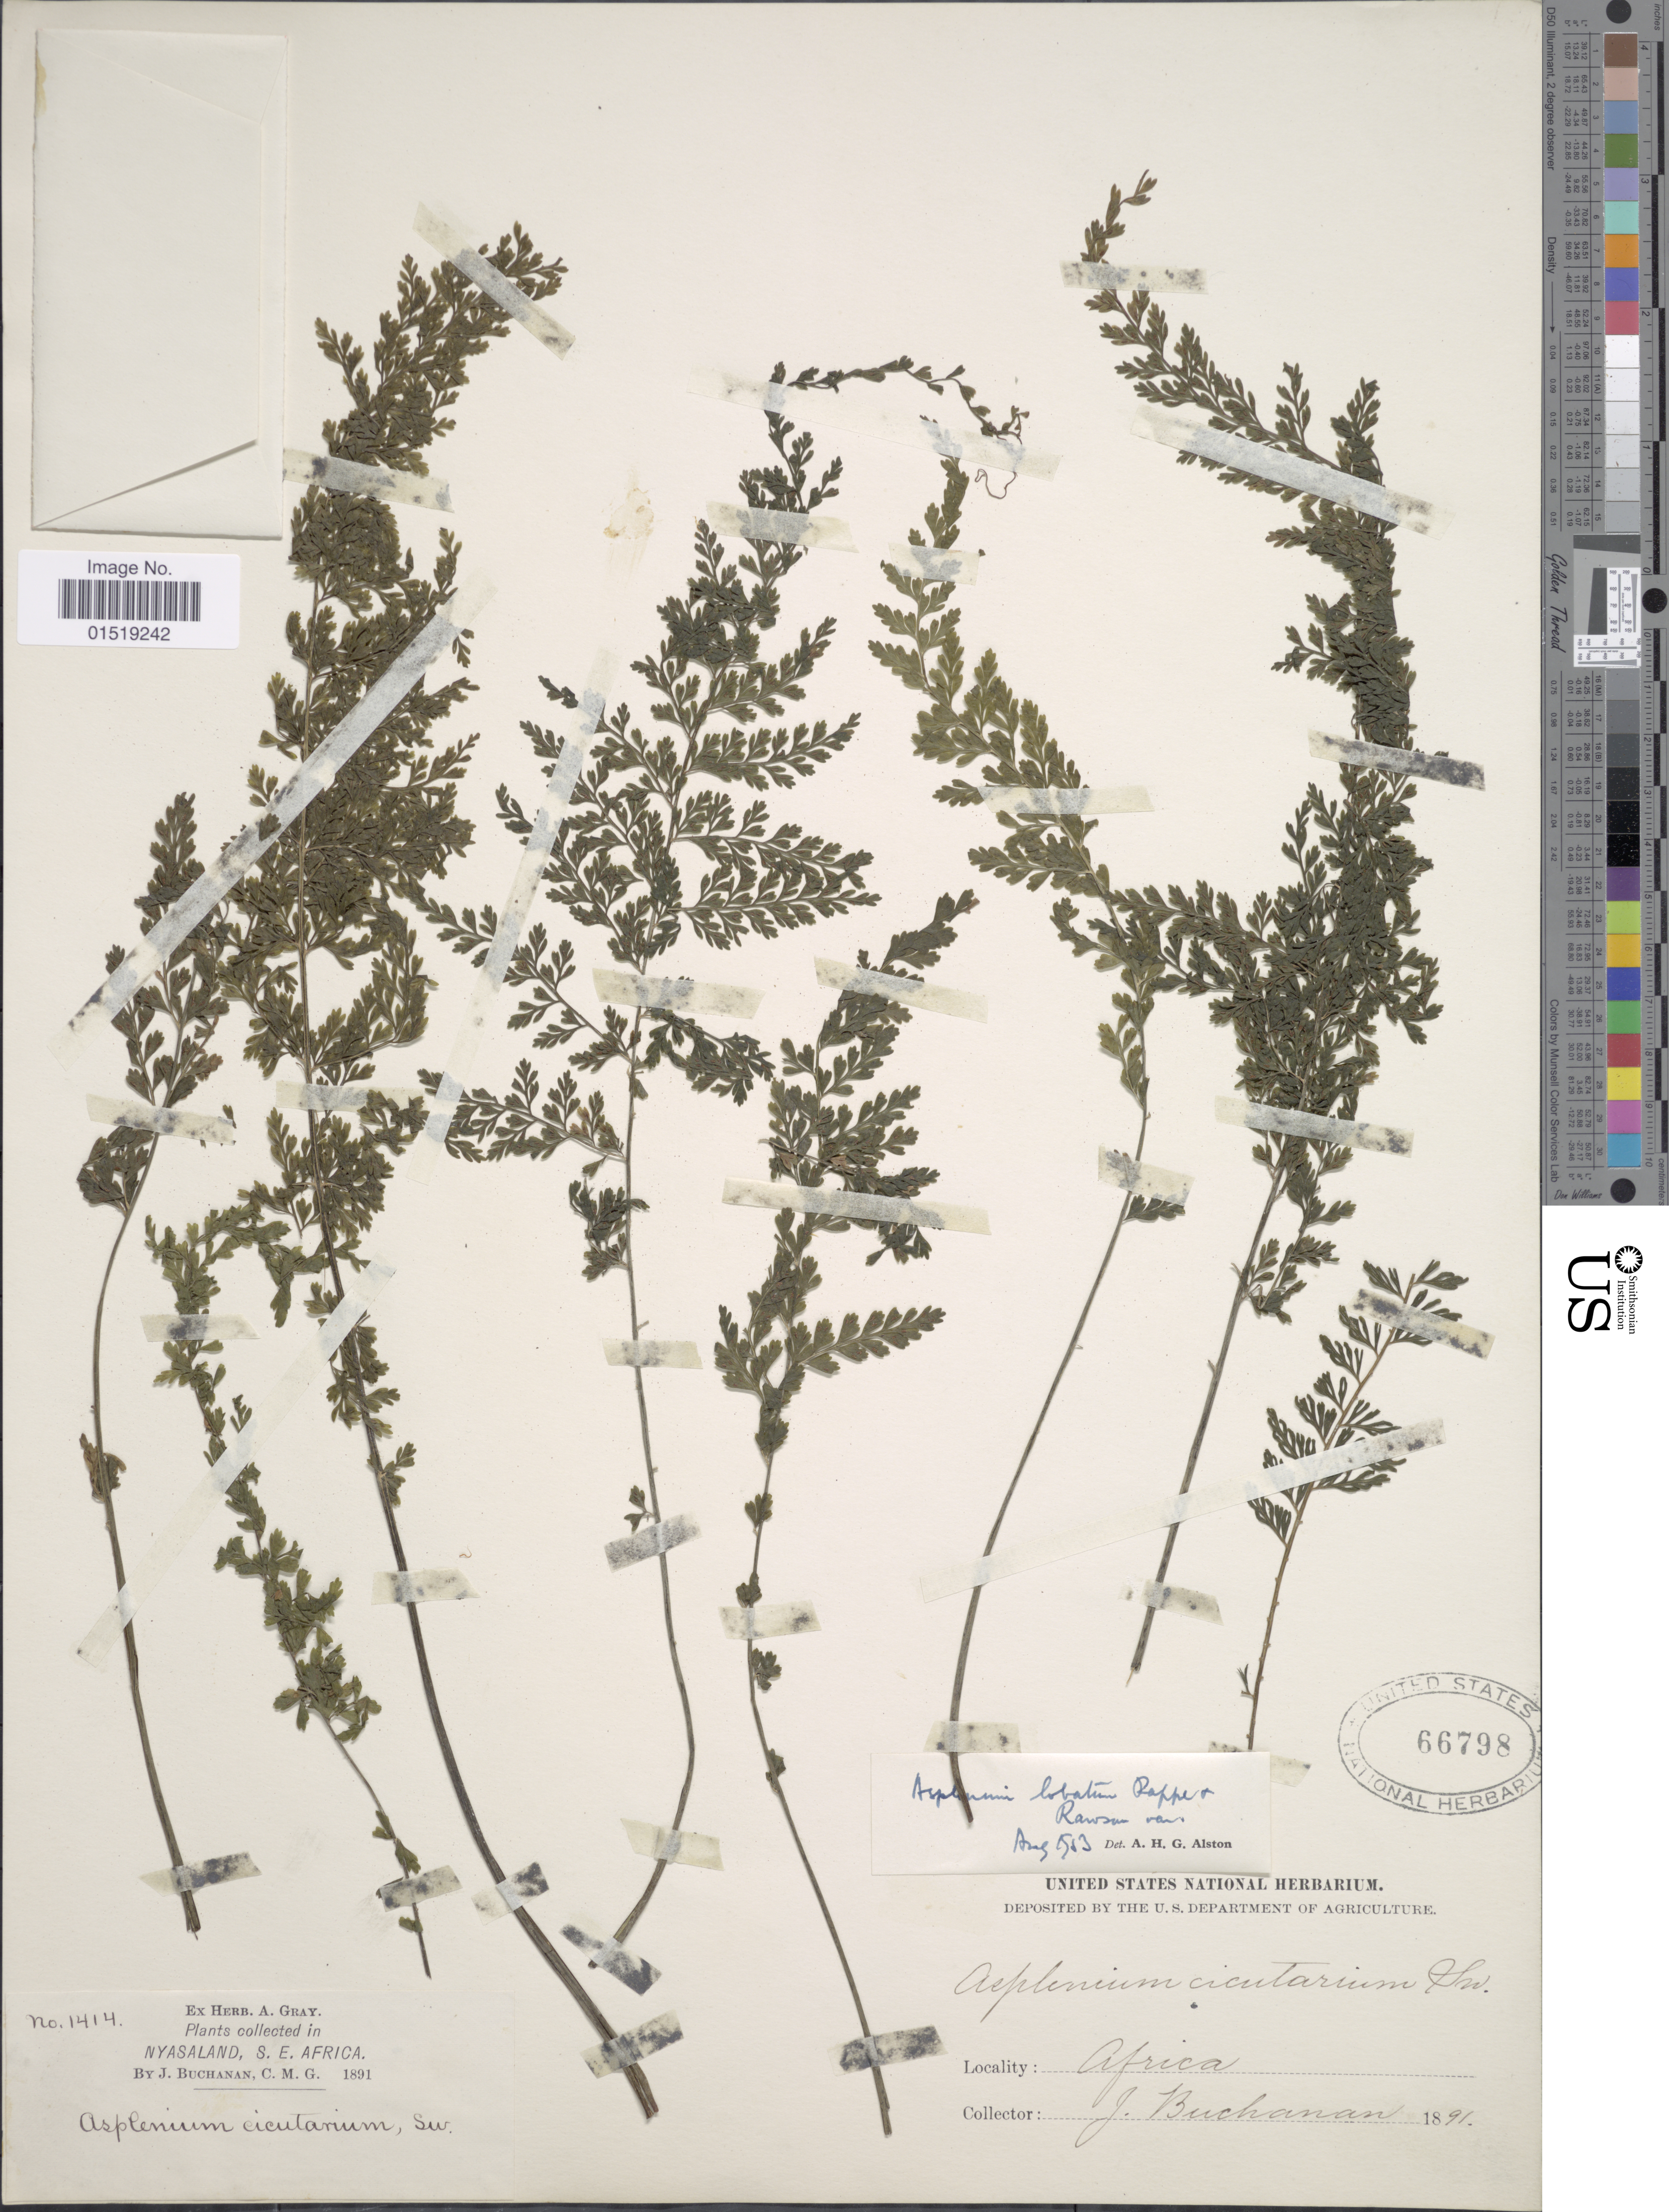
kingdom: Plantae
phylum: Tracheophyta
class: Polypodiopsida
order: Polypodiales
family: Aspleniaceae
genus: Asplenium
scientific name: Asplenium lobatum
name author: Pappe & Rawson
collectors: J. Buchanan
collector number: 1414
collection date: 1891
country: Malawi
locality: Nyasaland. S.E. Africa.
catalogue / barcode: US 66798